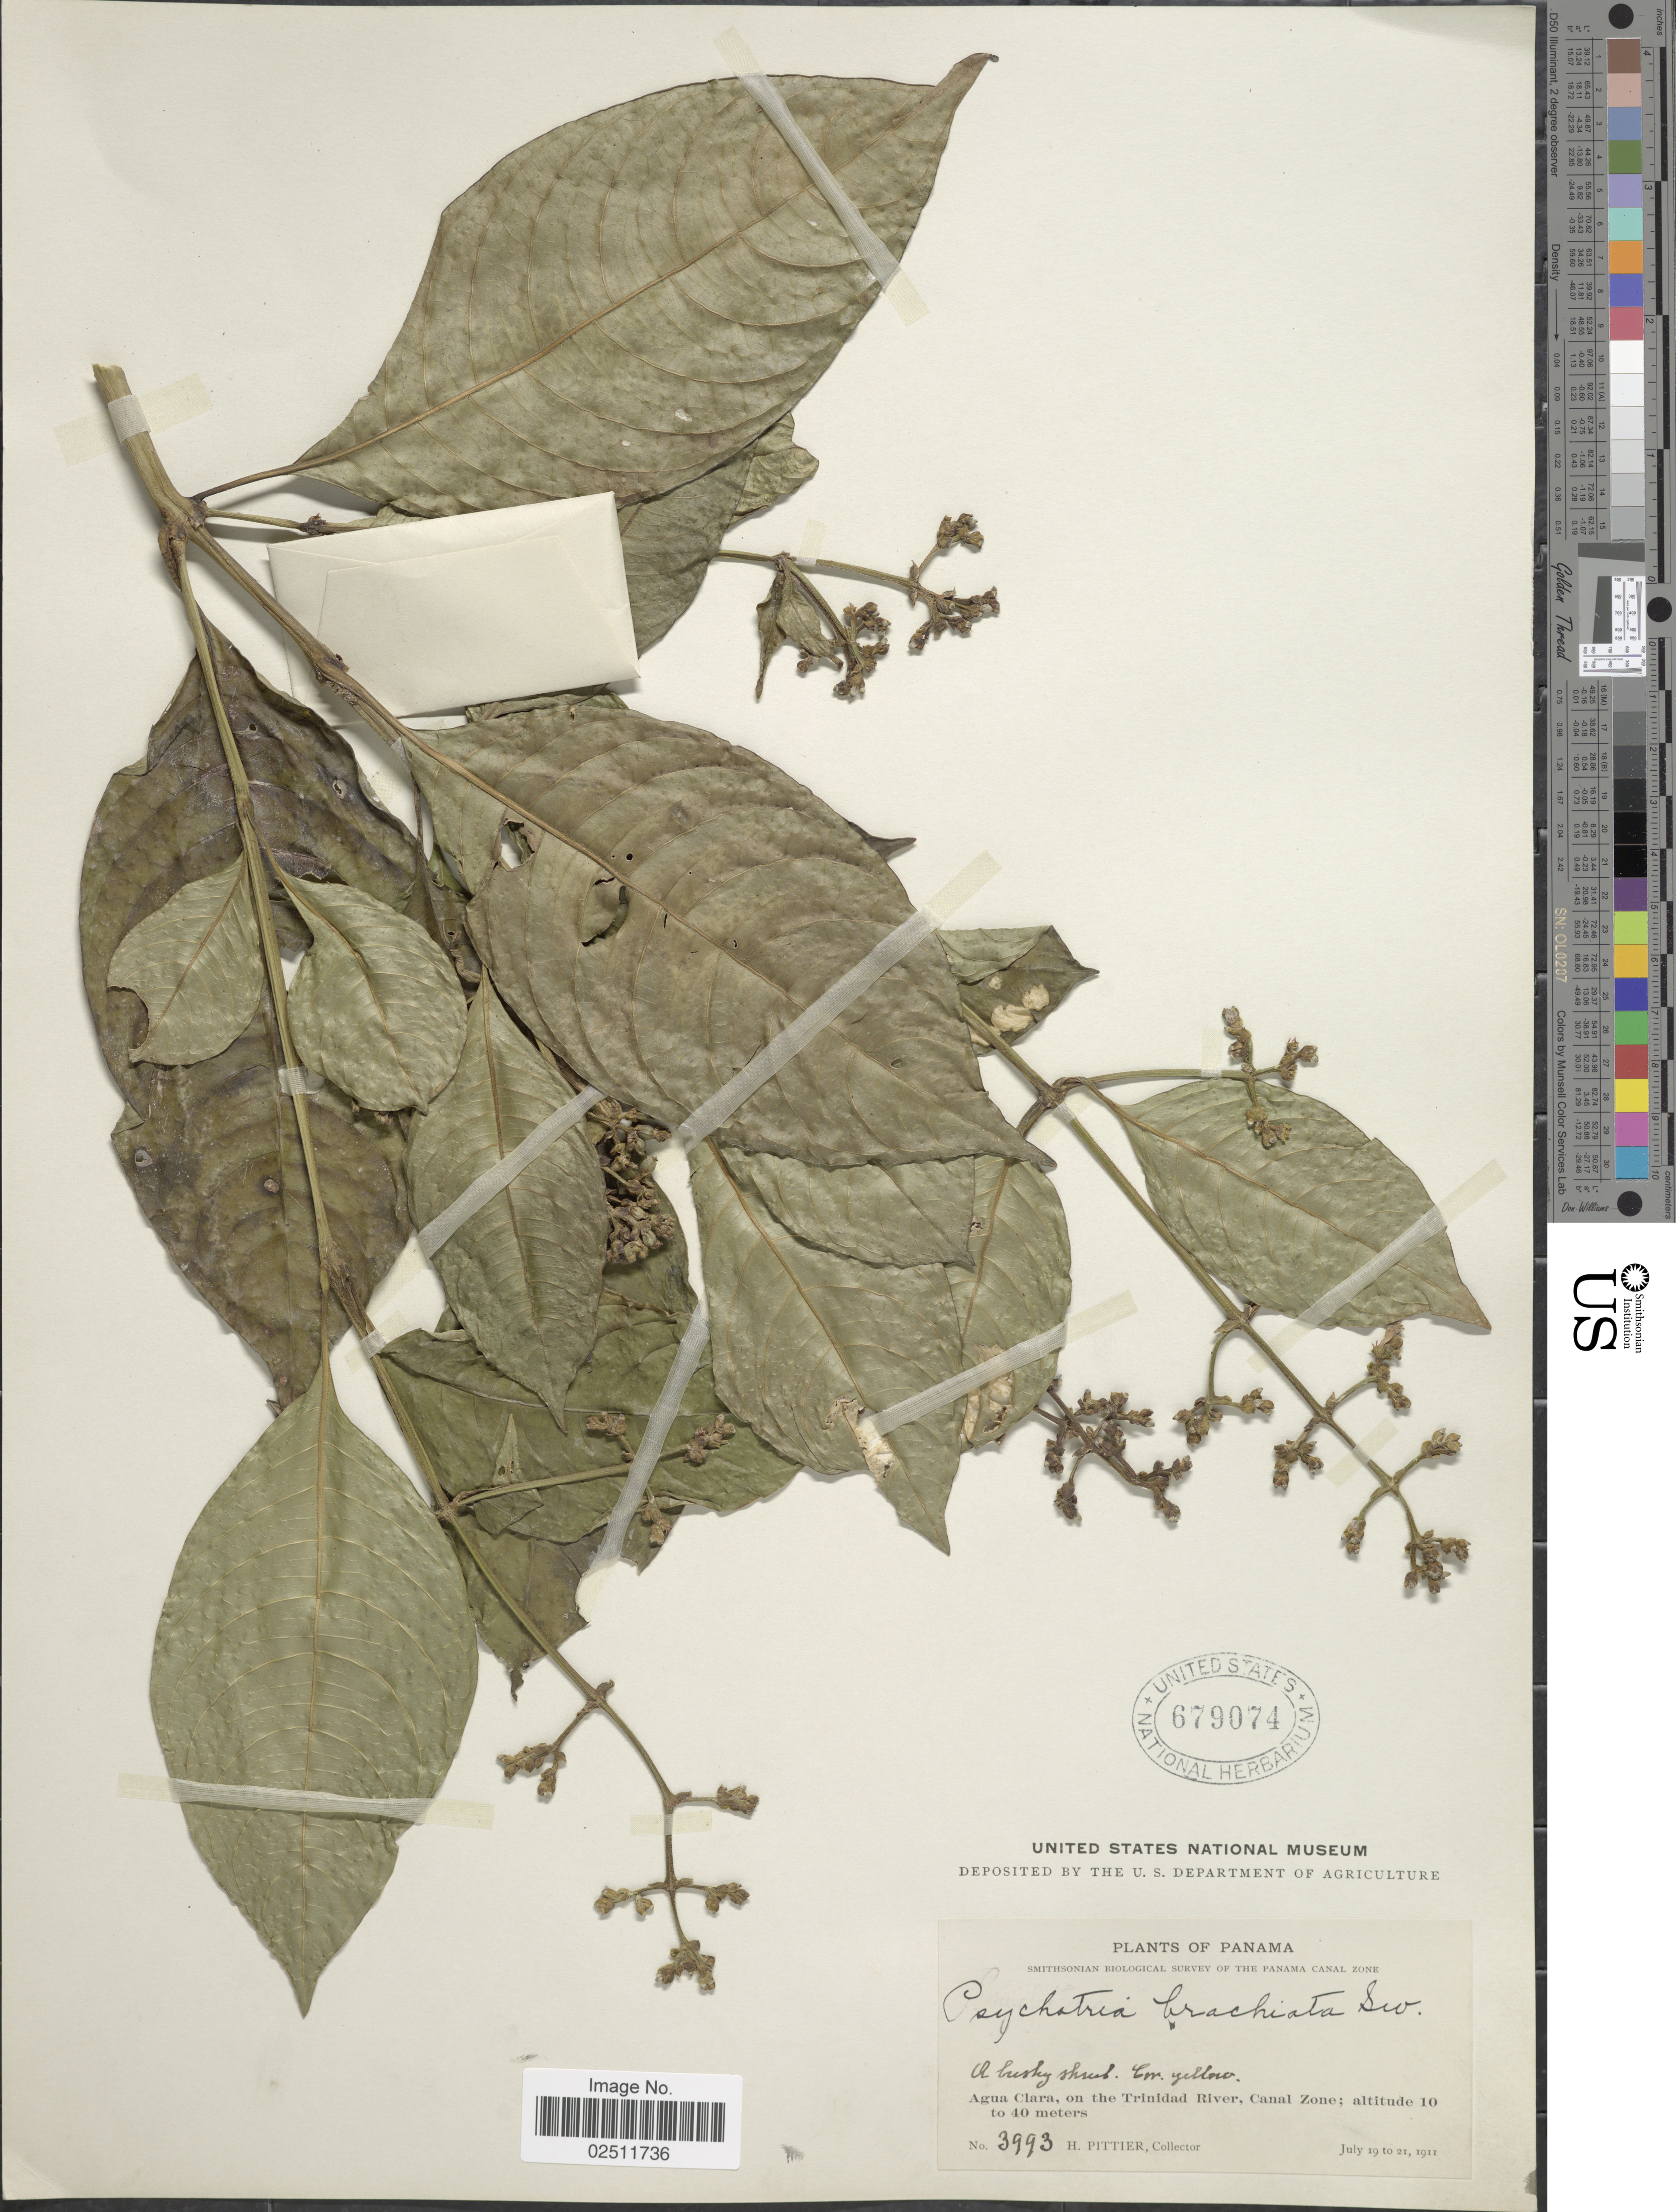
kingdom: Plantae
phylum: Tracheophyta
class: Magnoliopsida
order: Gentianales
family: Rubiaceae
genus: Psychotria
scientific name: Psychotria brachiata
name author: Sw.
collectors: H. F. Pittier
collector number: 3993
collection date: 1911-07-19/1911-07-21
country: Panama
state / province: Colón / Panamá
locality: Agua Clara, on the Trinidad River, Canal Zone.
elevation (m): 10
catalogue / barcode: US 679074